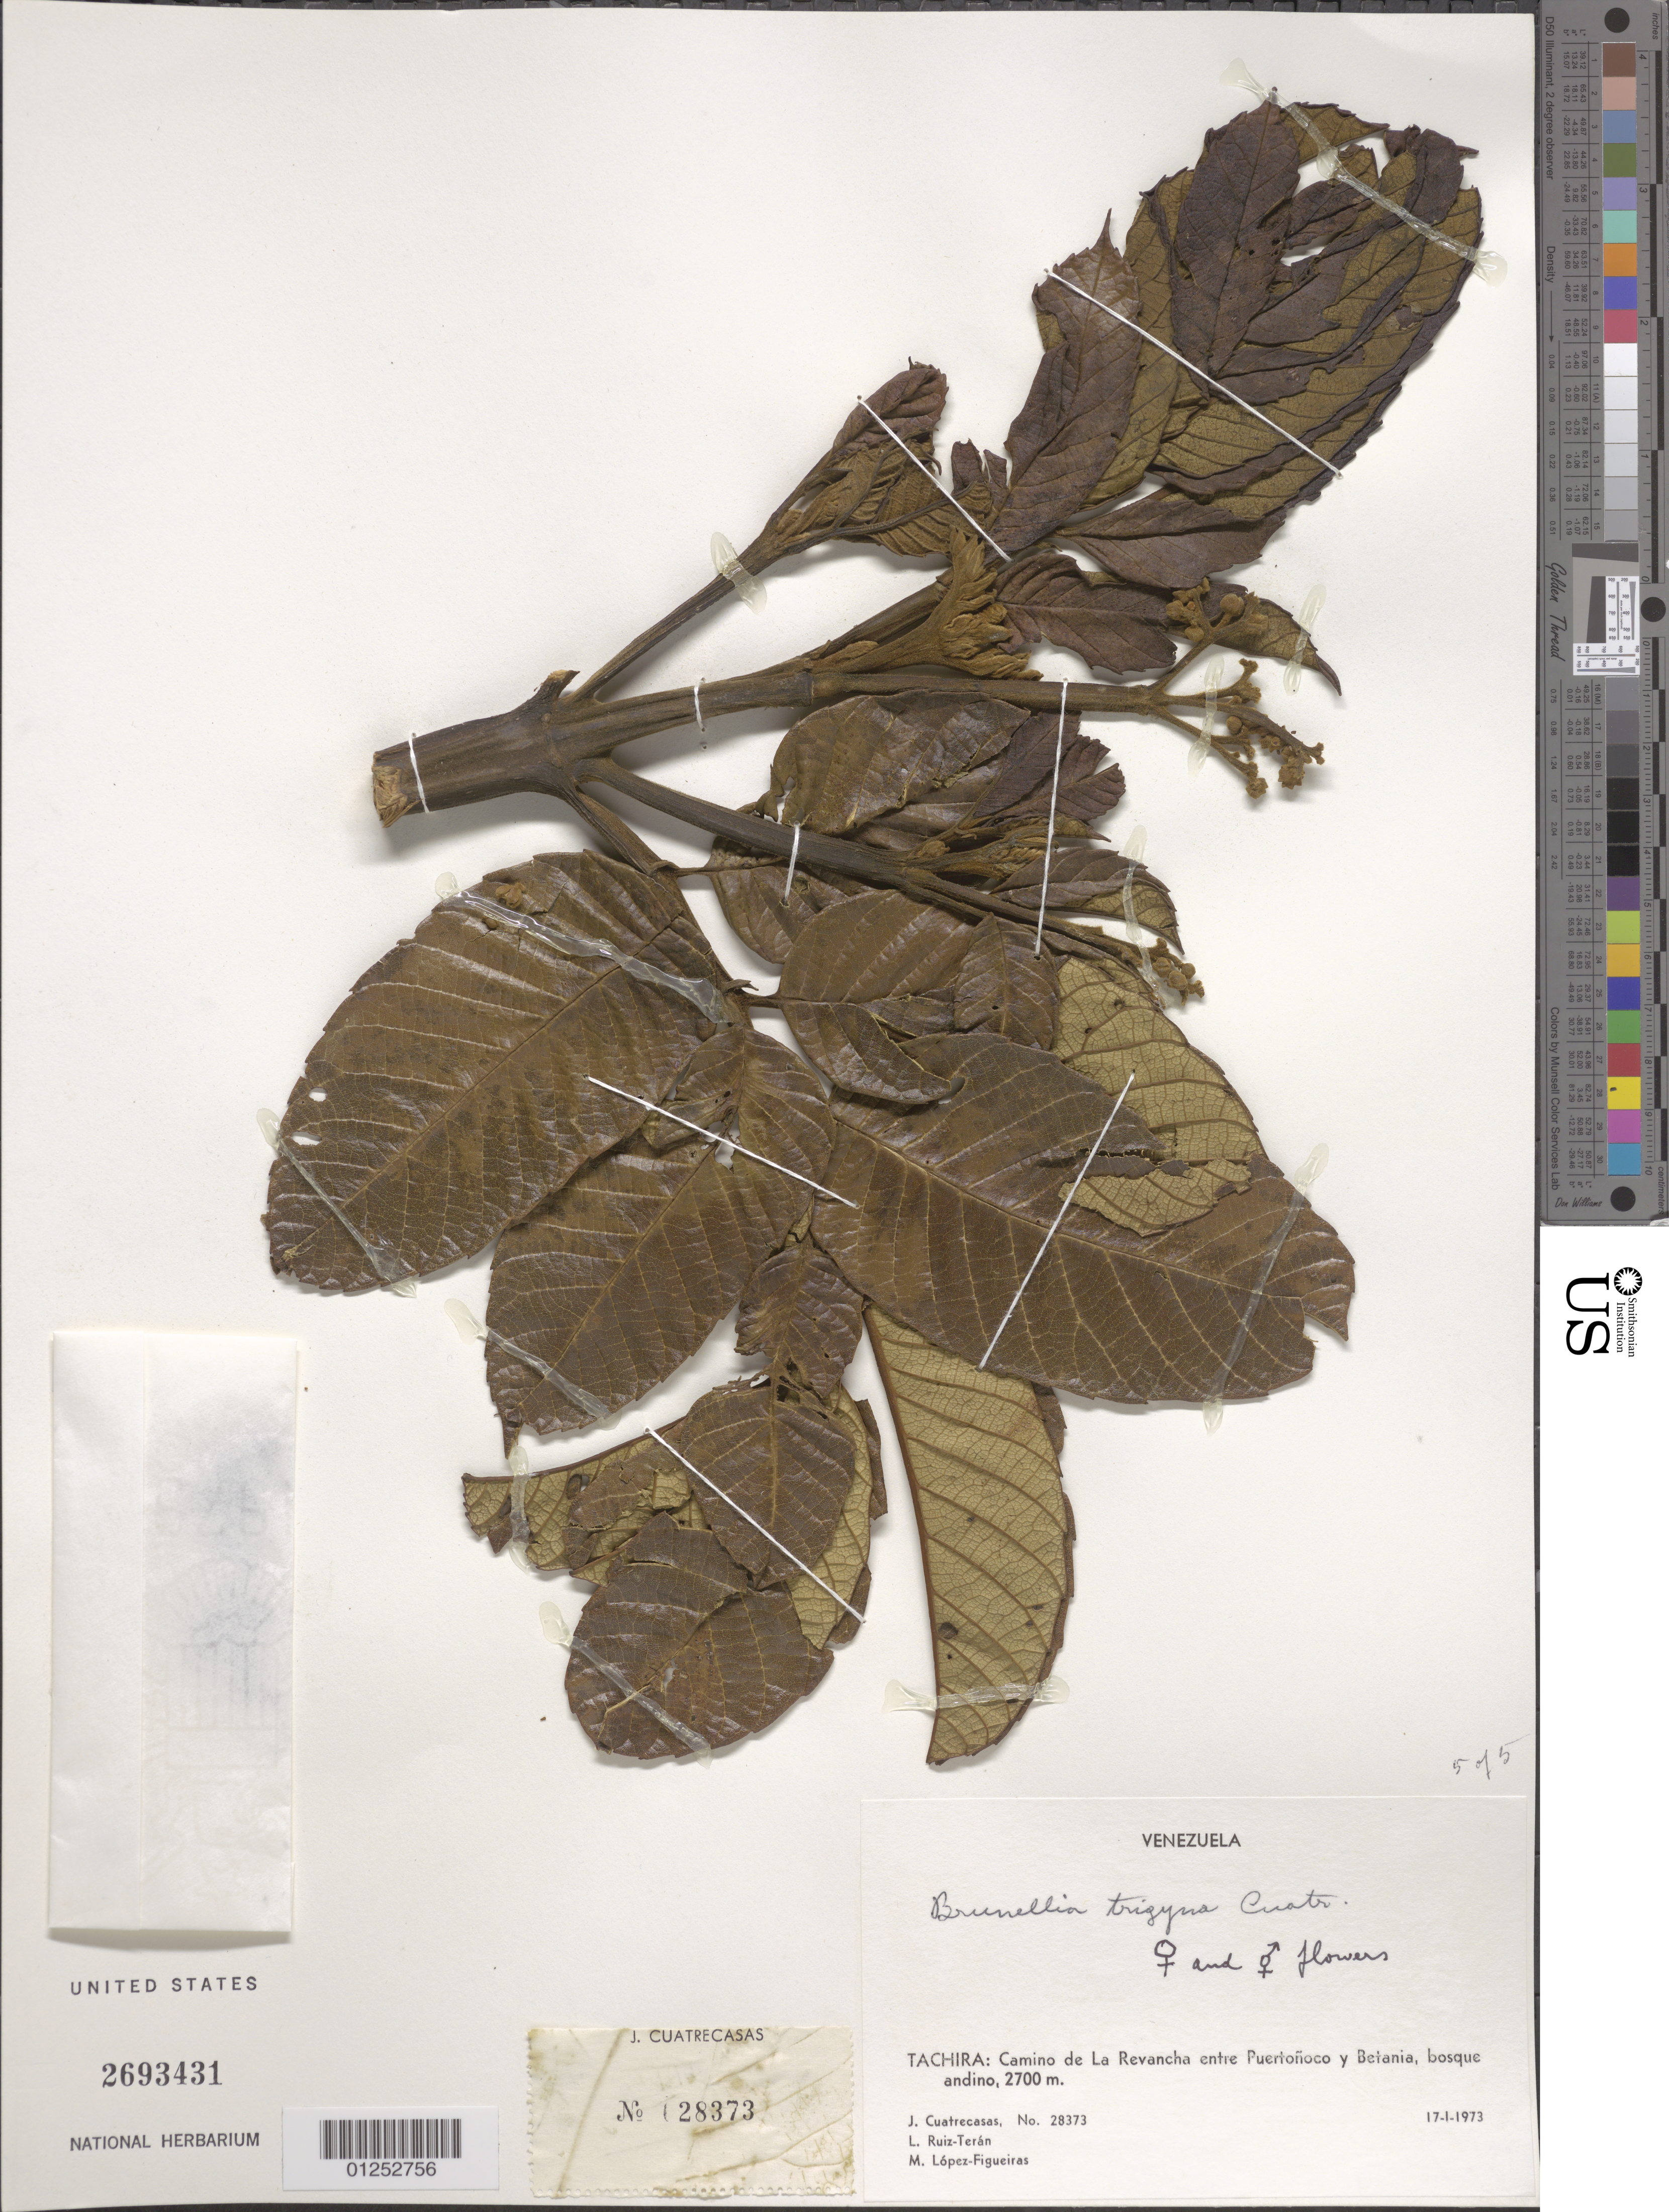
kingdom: Plantae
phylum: Tracheophyta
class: Magnoliopsida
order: Oxalidales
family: Brunelliaceae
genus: Brunellia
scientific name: Brunellia trigyna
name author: Cuatrec.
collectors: J. Cuatrecasas, L. E. Ruíz-Terán & M. López Figueiras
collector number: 28373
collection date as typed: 17 Jan 1973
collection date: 1973-01-17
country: Venezuela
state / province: Tachira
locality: Camino de La Revancha entre Puertoñoco y Betania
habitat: bosques andino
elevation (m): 2700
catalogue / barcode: US 2693431